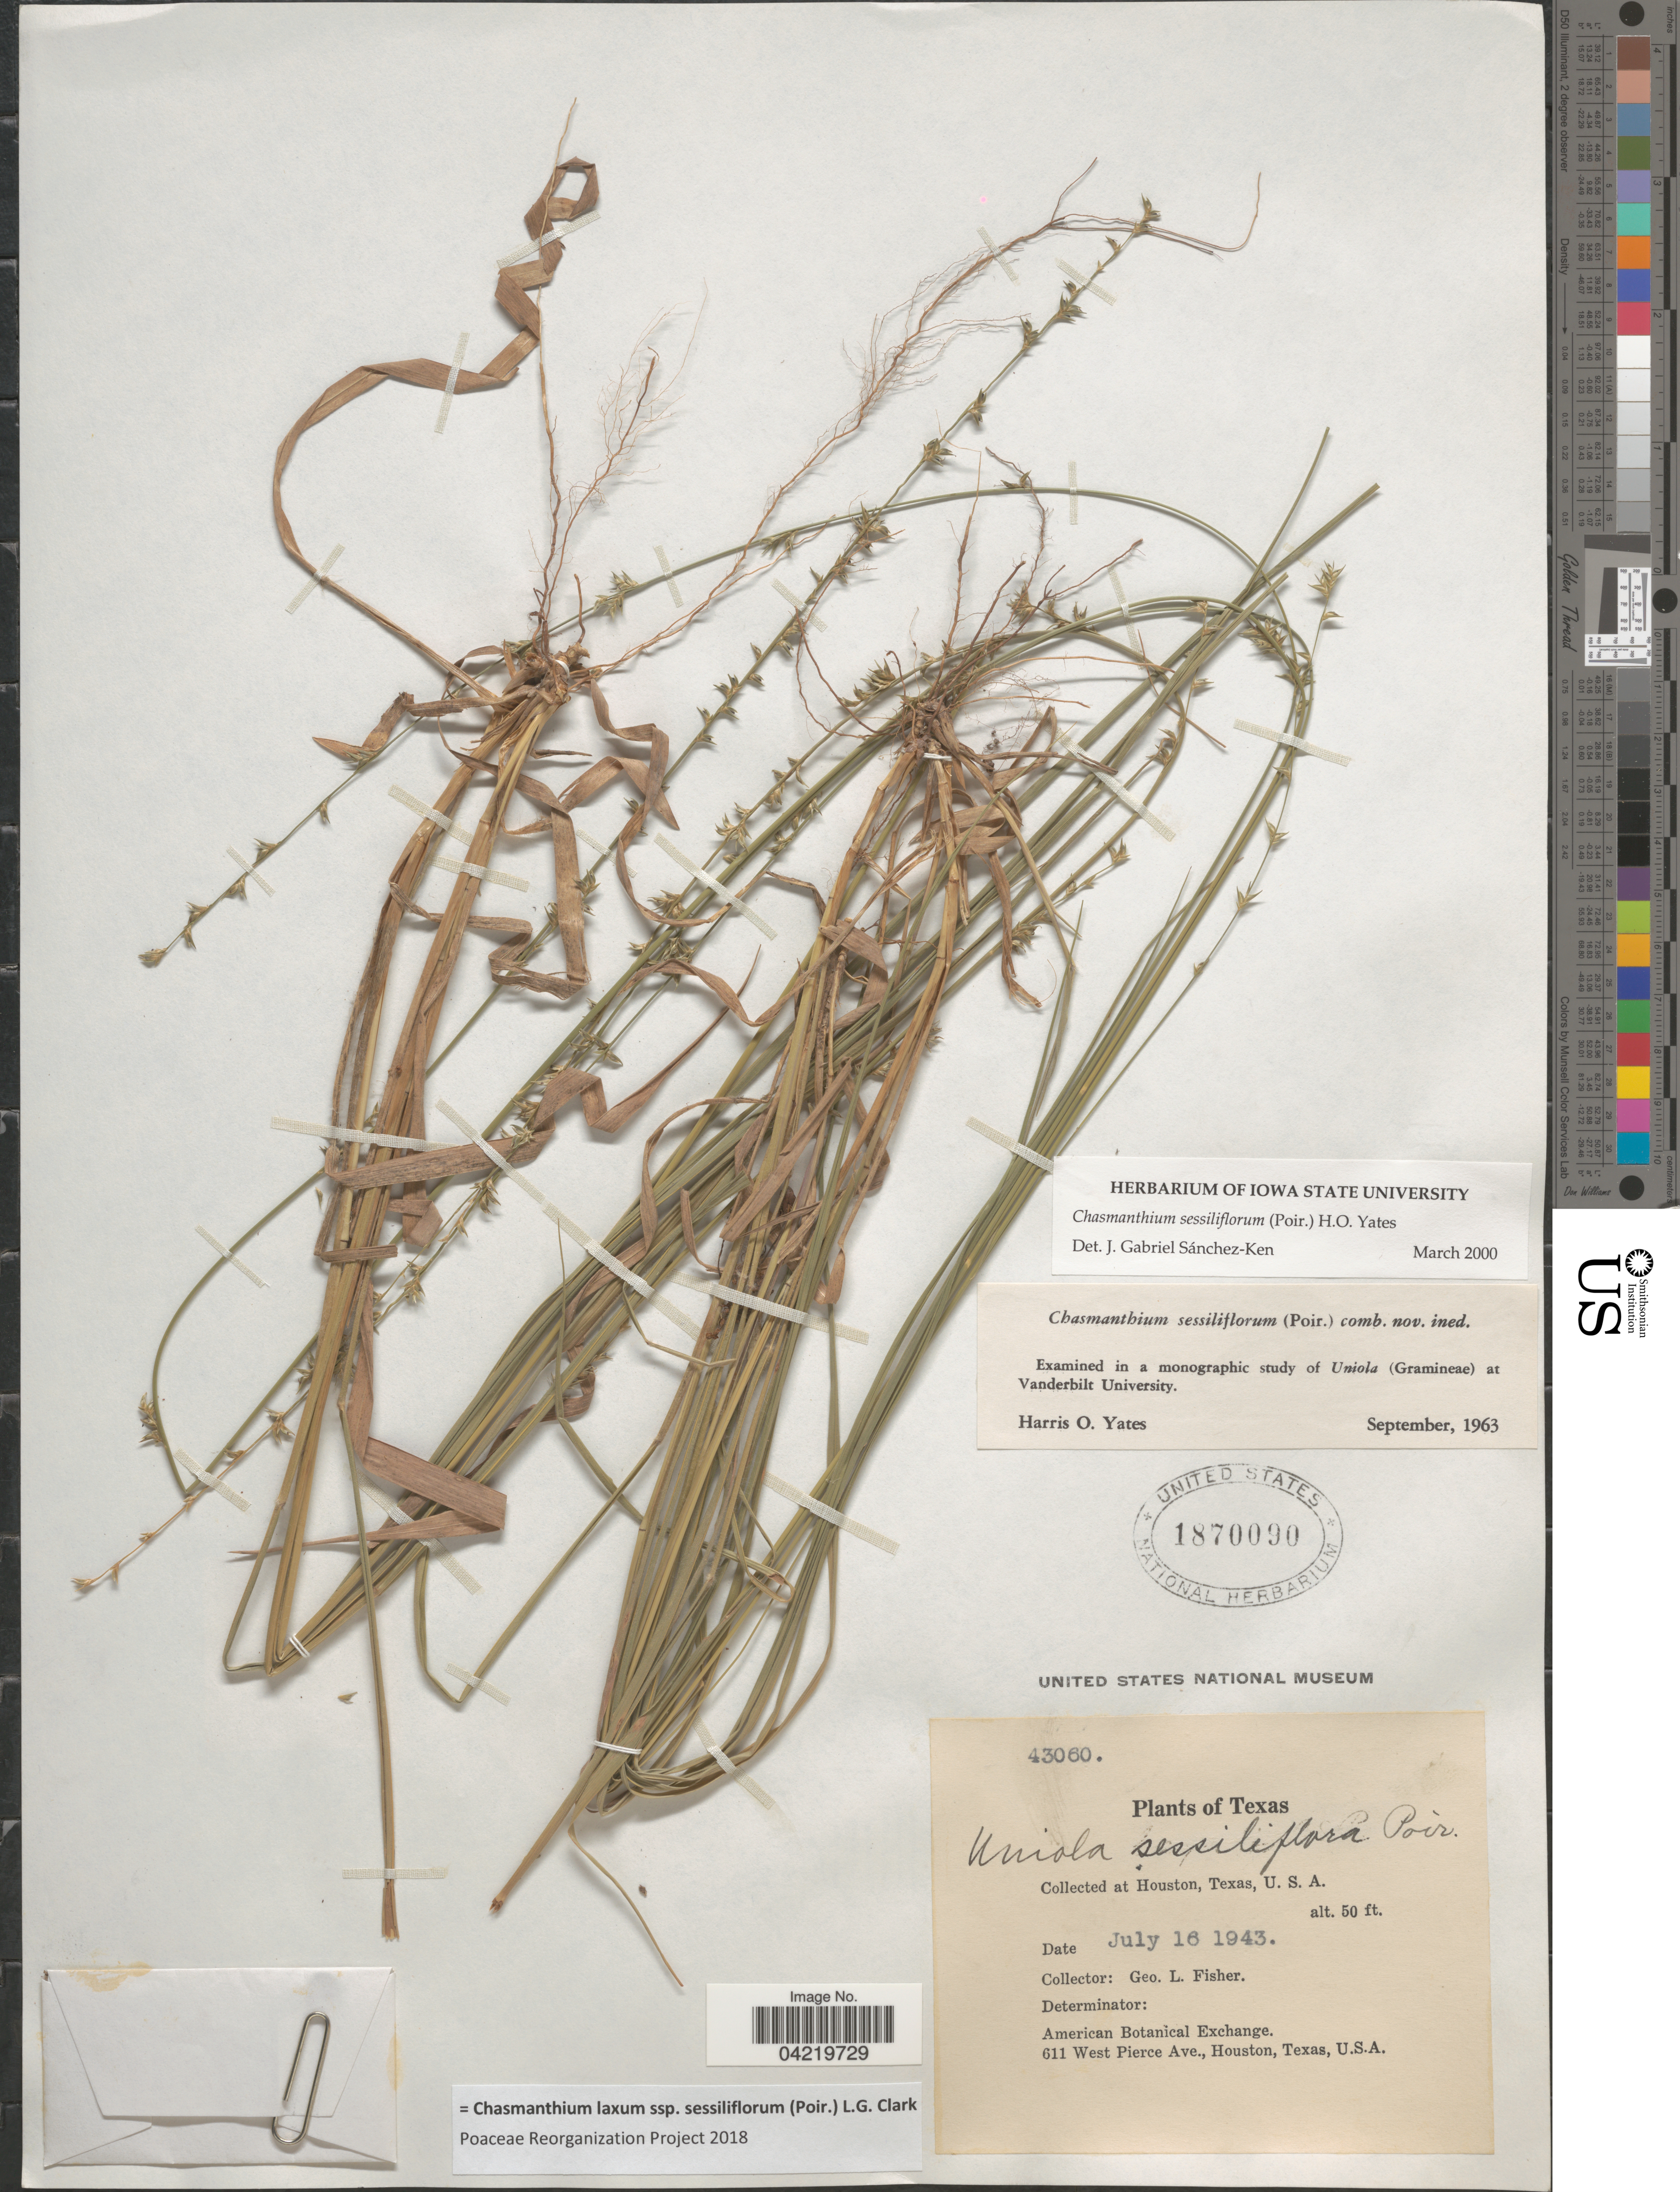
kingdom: Plantae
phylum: Tracheophyta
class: Liliopsida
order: Poales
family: Poaceae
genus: Chasmanthium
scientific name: Chasmanthium laxum subsp. sessiliflorum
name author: (L.) H.O. Yates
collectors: G. L. Fisher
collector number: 43060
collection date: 1943-07-16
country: United States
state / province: Texas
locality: Houston.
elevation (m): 15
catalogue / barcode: US 1870090